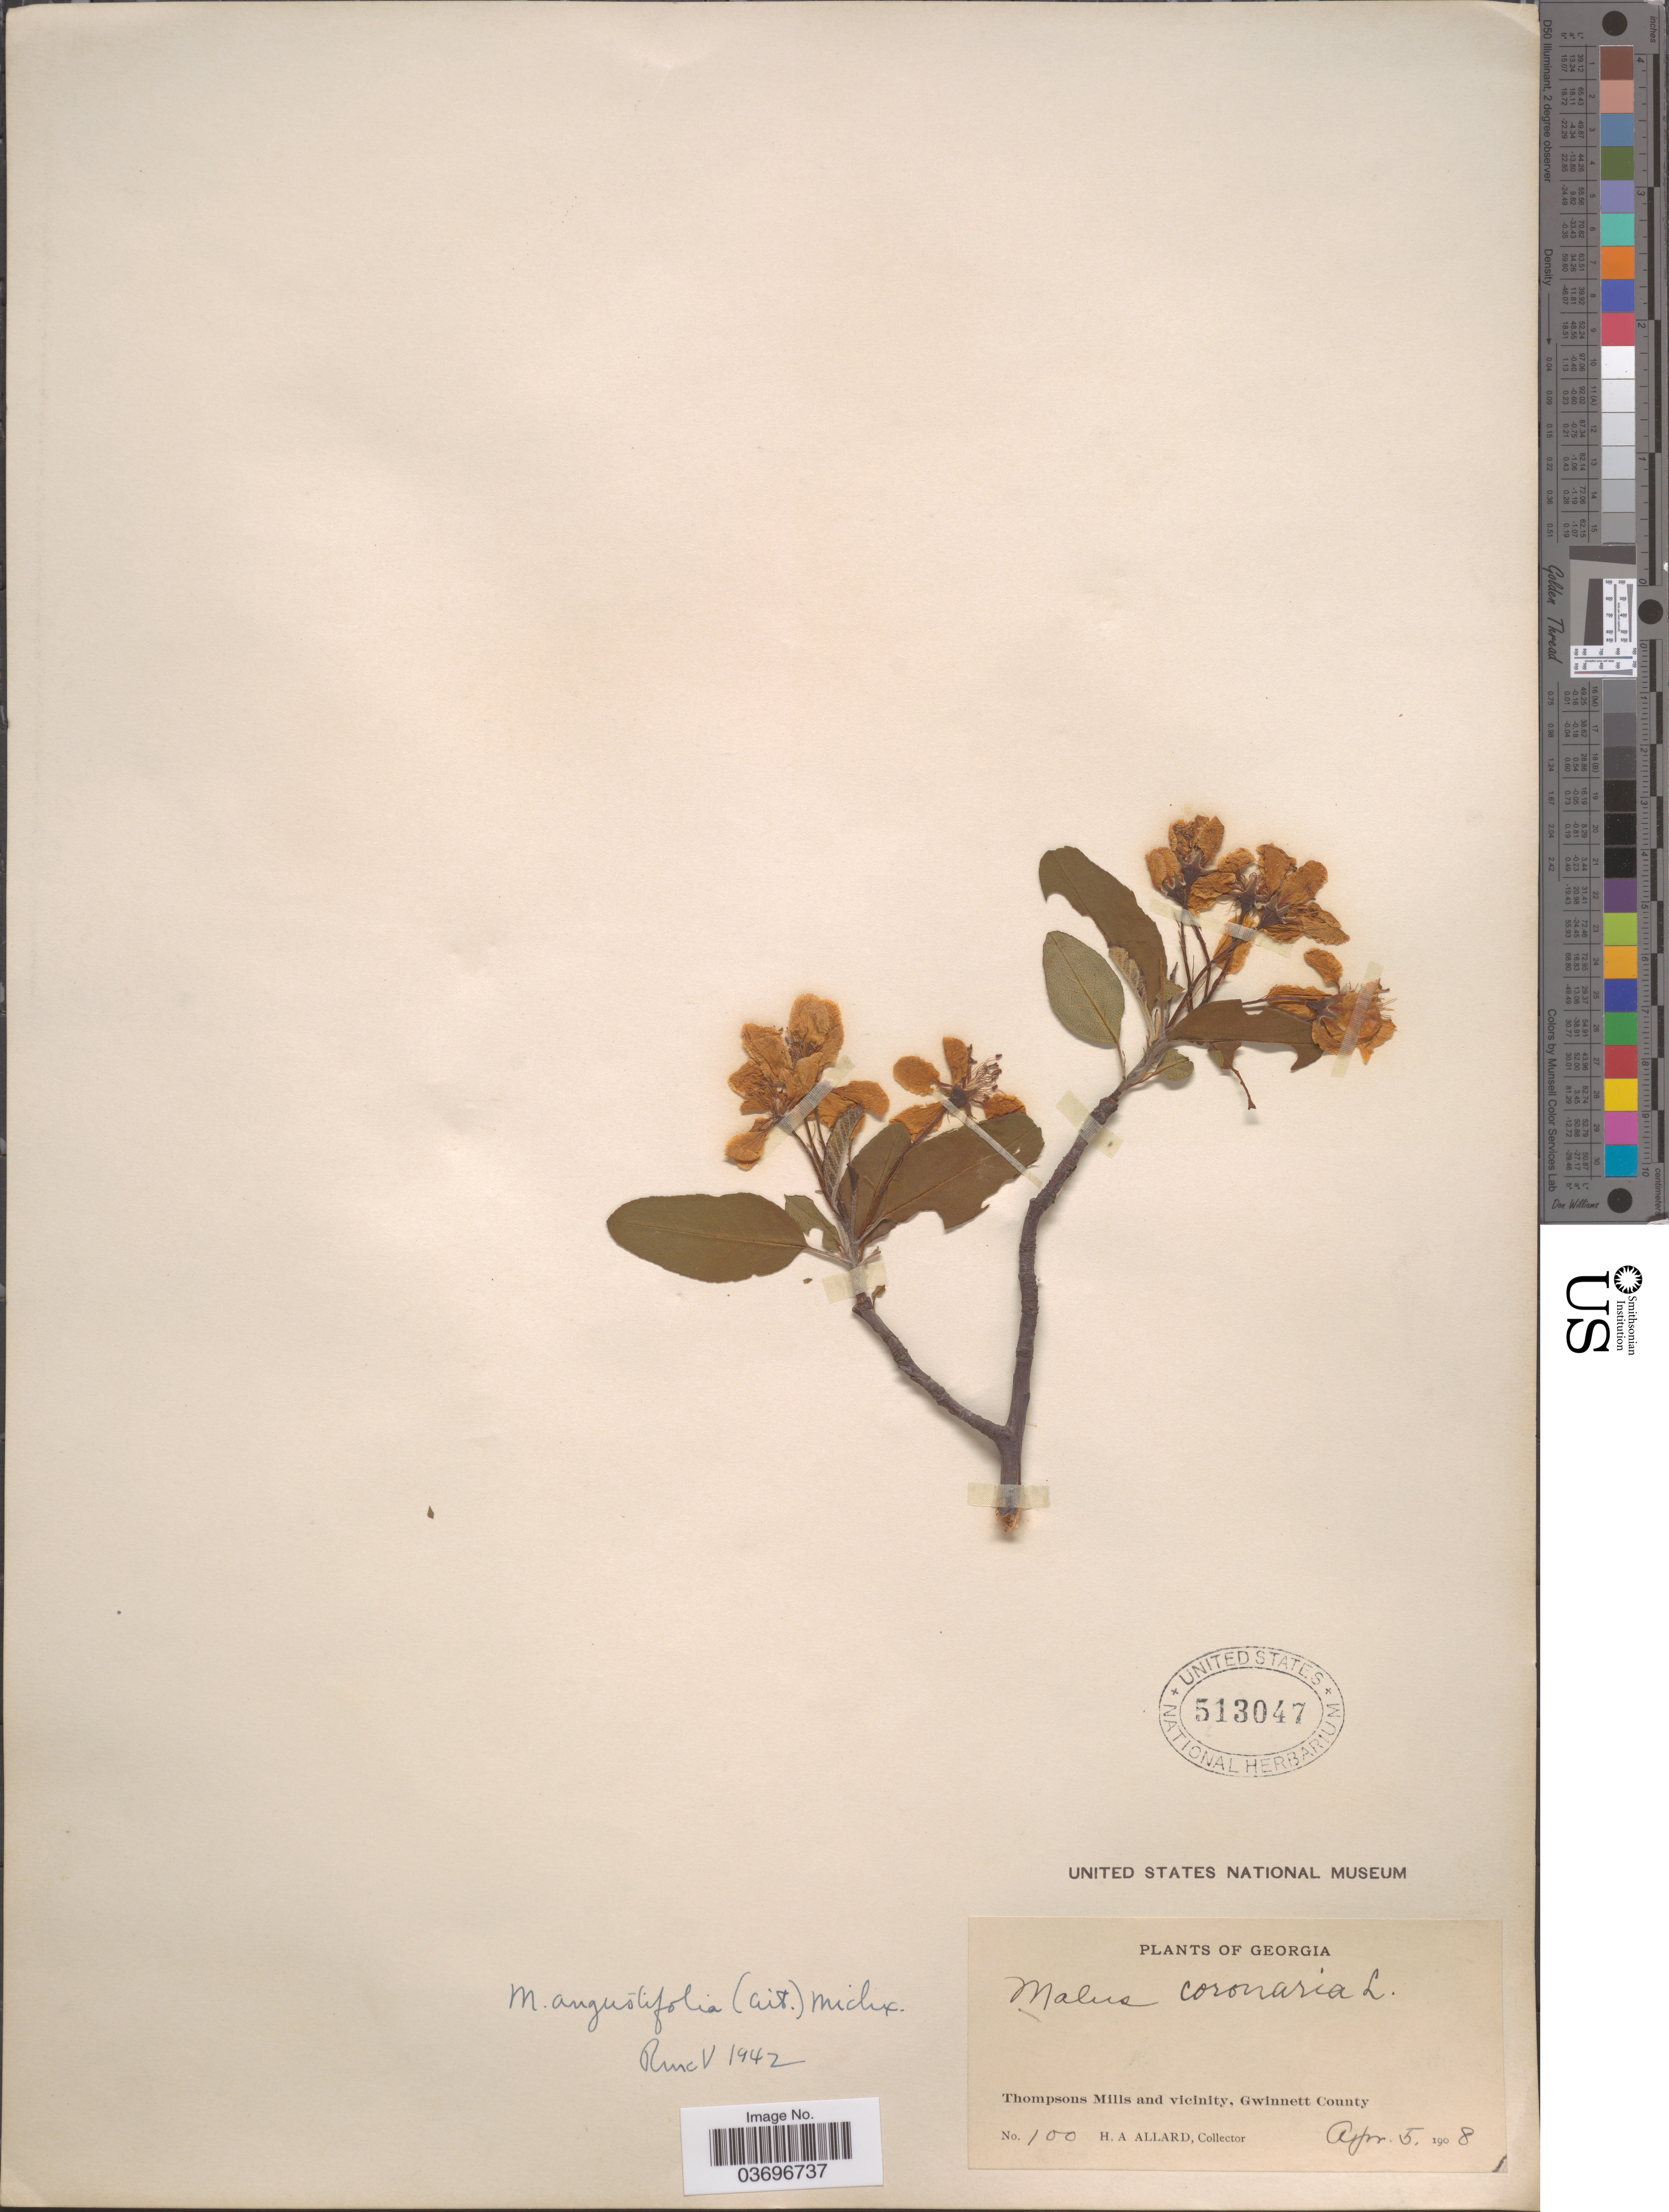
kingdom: Plantae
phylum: Tracheophyta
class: Magnoliopsida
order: Rosales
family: Rosaceae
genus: Malus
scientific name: Malus angustifolia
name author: (Aiton) Michx.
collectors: H. A. Allard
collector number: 100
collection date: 1908-04-05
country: United States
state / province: Georgia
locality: Thompsons Mills and vicinity, Gwinnett County.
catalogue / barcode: US 513047